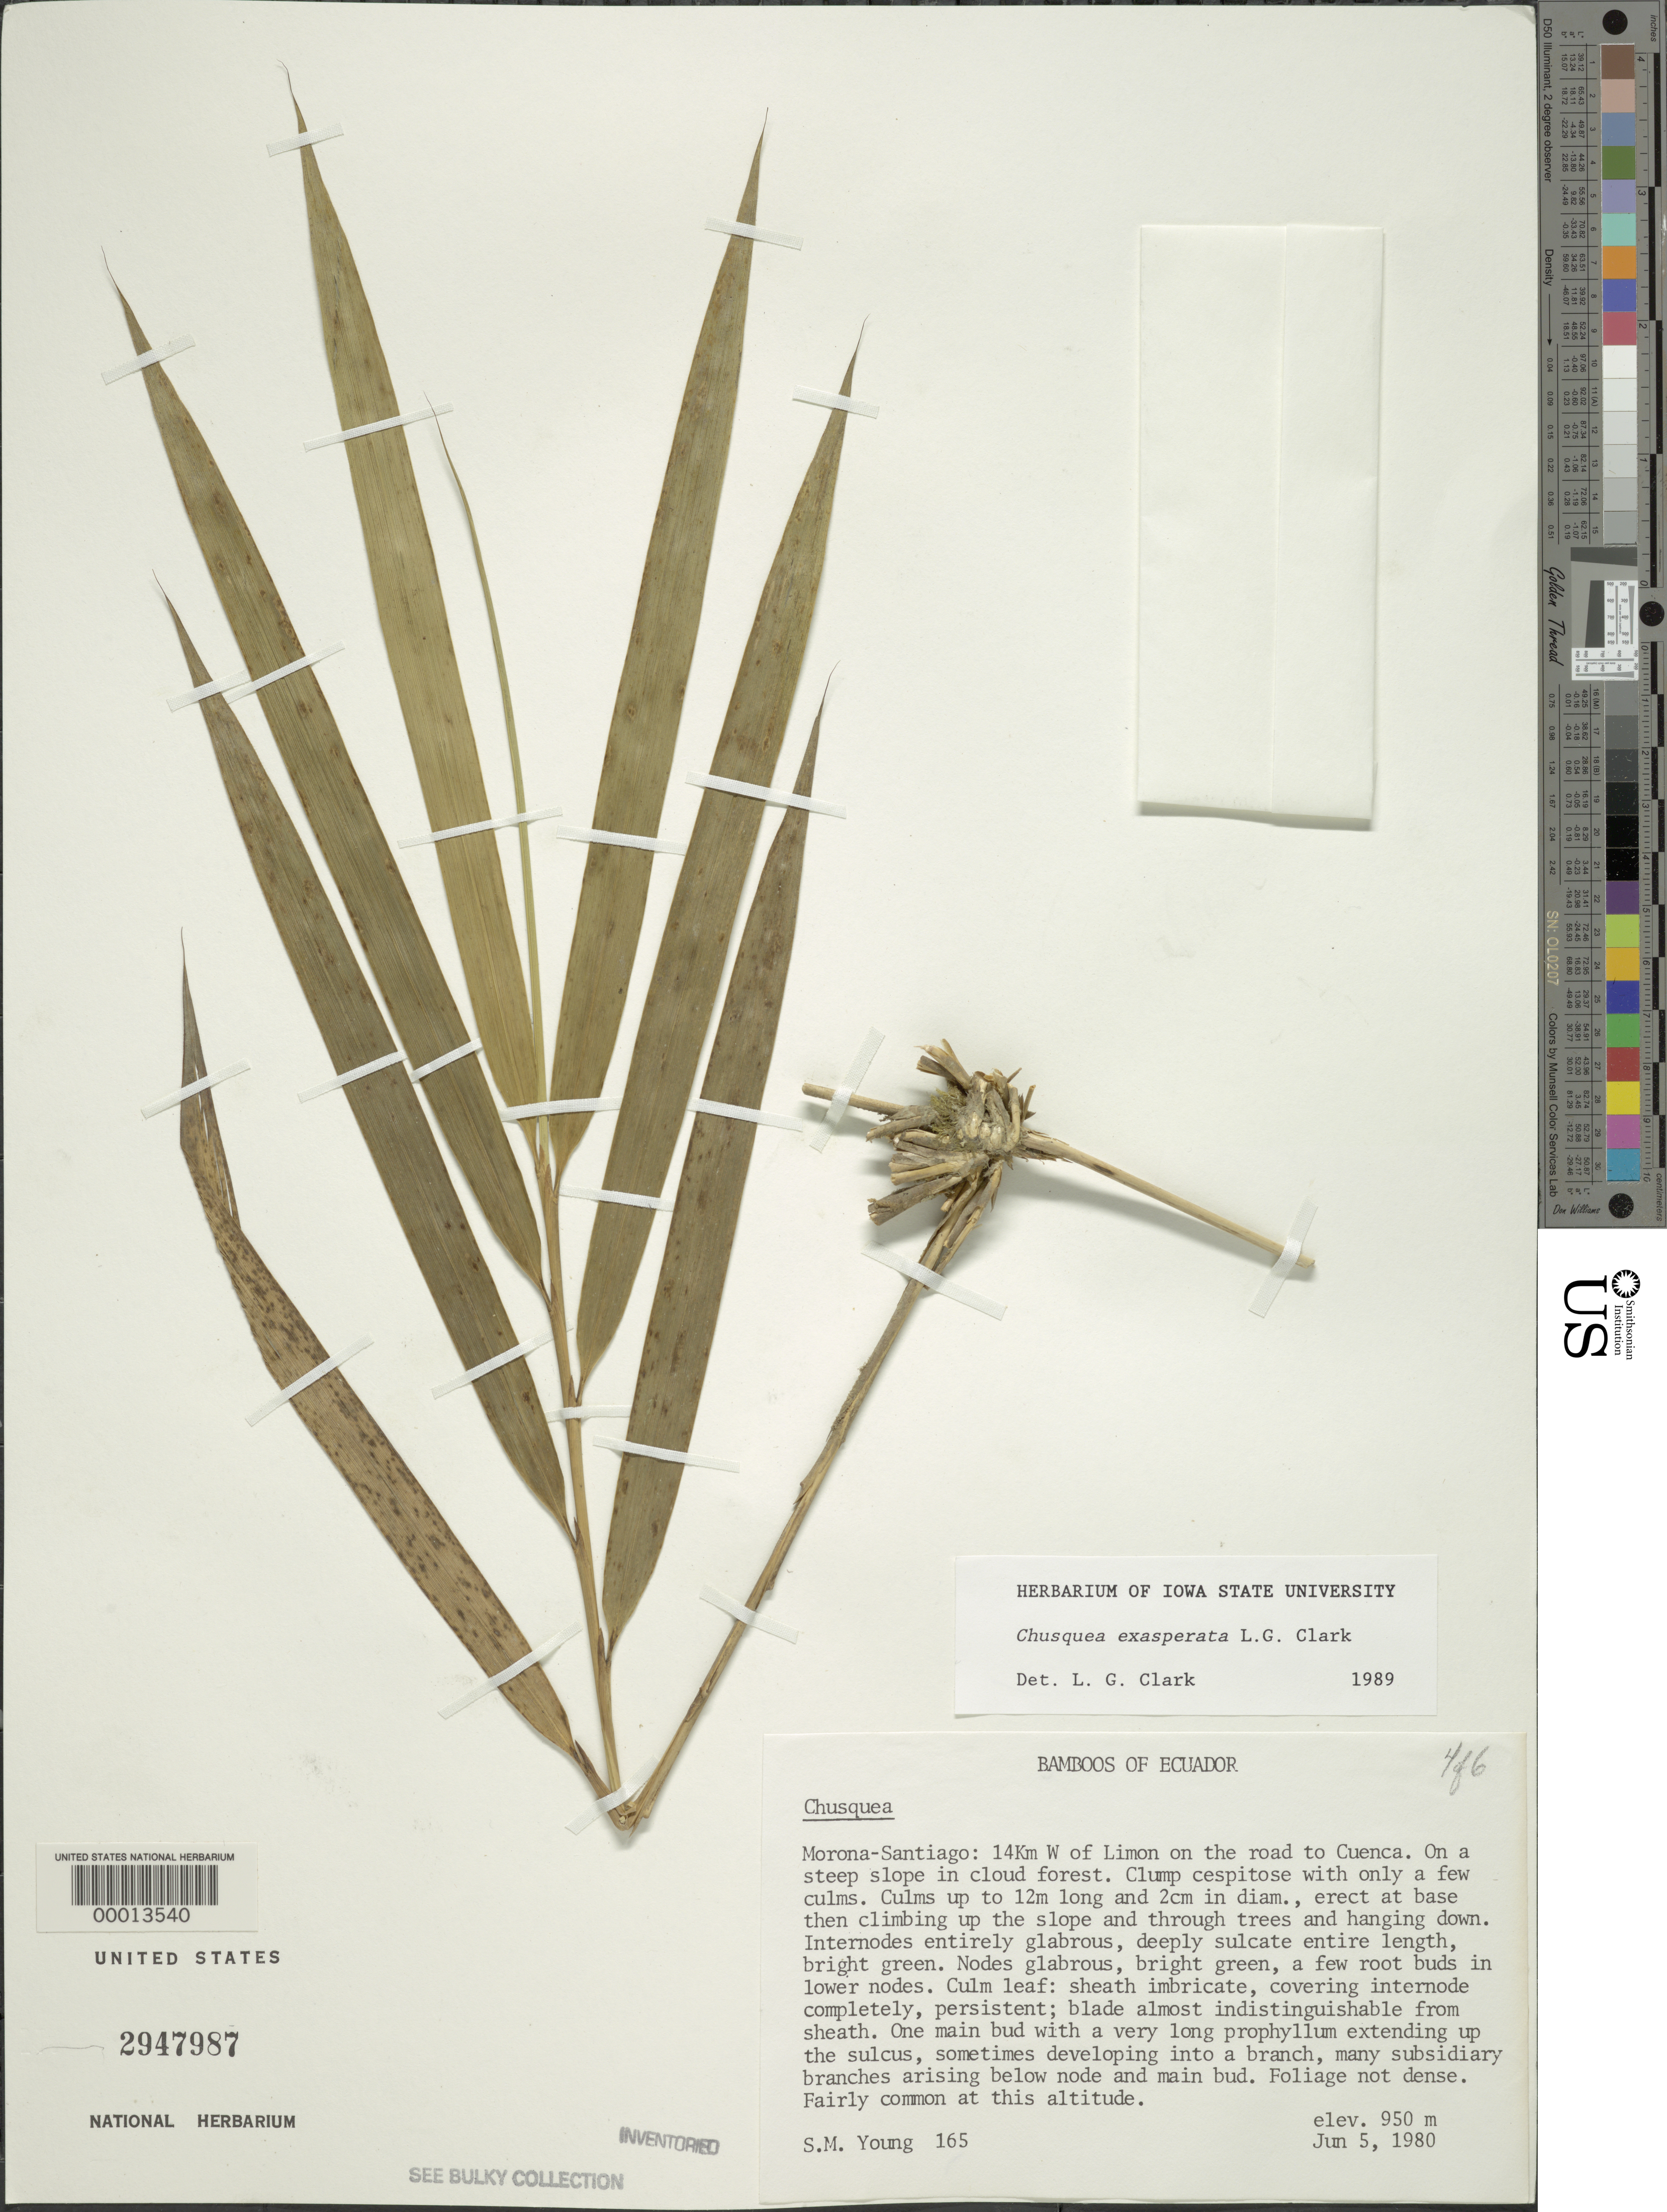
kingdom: Plantae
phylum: Tracheophyta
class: Liliopsida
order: Poales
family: Poaceae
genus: Chusquea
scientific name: Chusquea exasperata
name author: L.G. Clark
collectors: S. Young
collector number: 165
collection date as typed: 05 Jun 1980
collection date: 1980-06-05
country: Ecuador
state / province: Morona-Santiago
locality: Limon/Cuenca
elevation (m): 950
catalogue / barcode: US 2947987